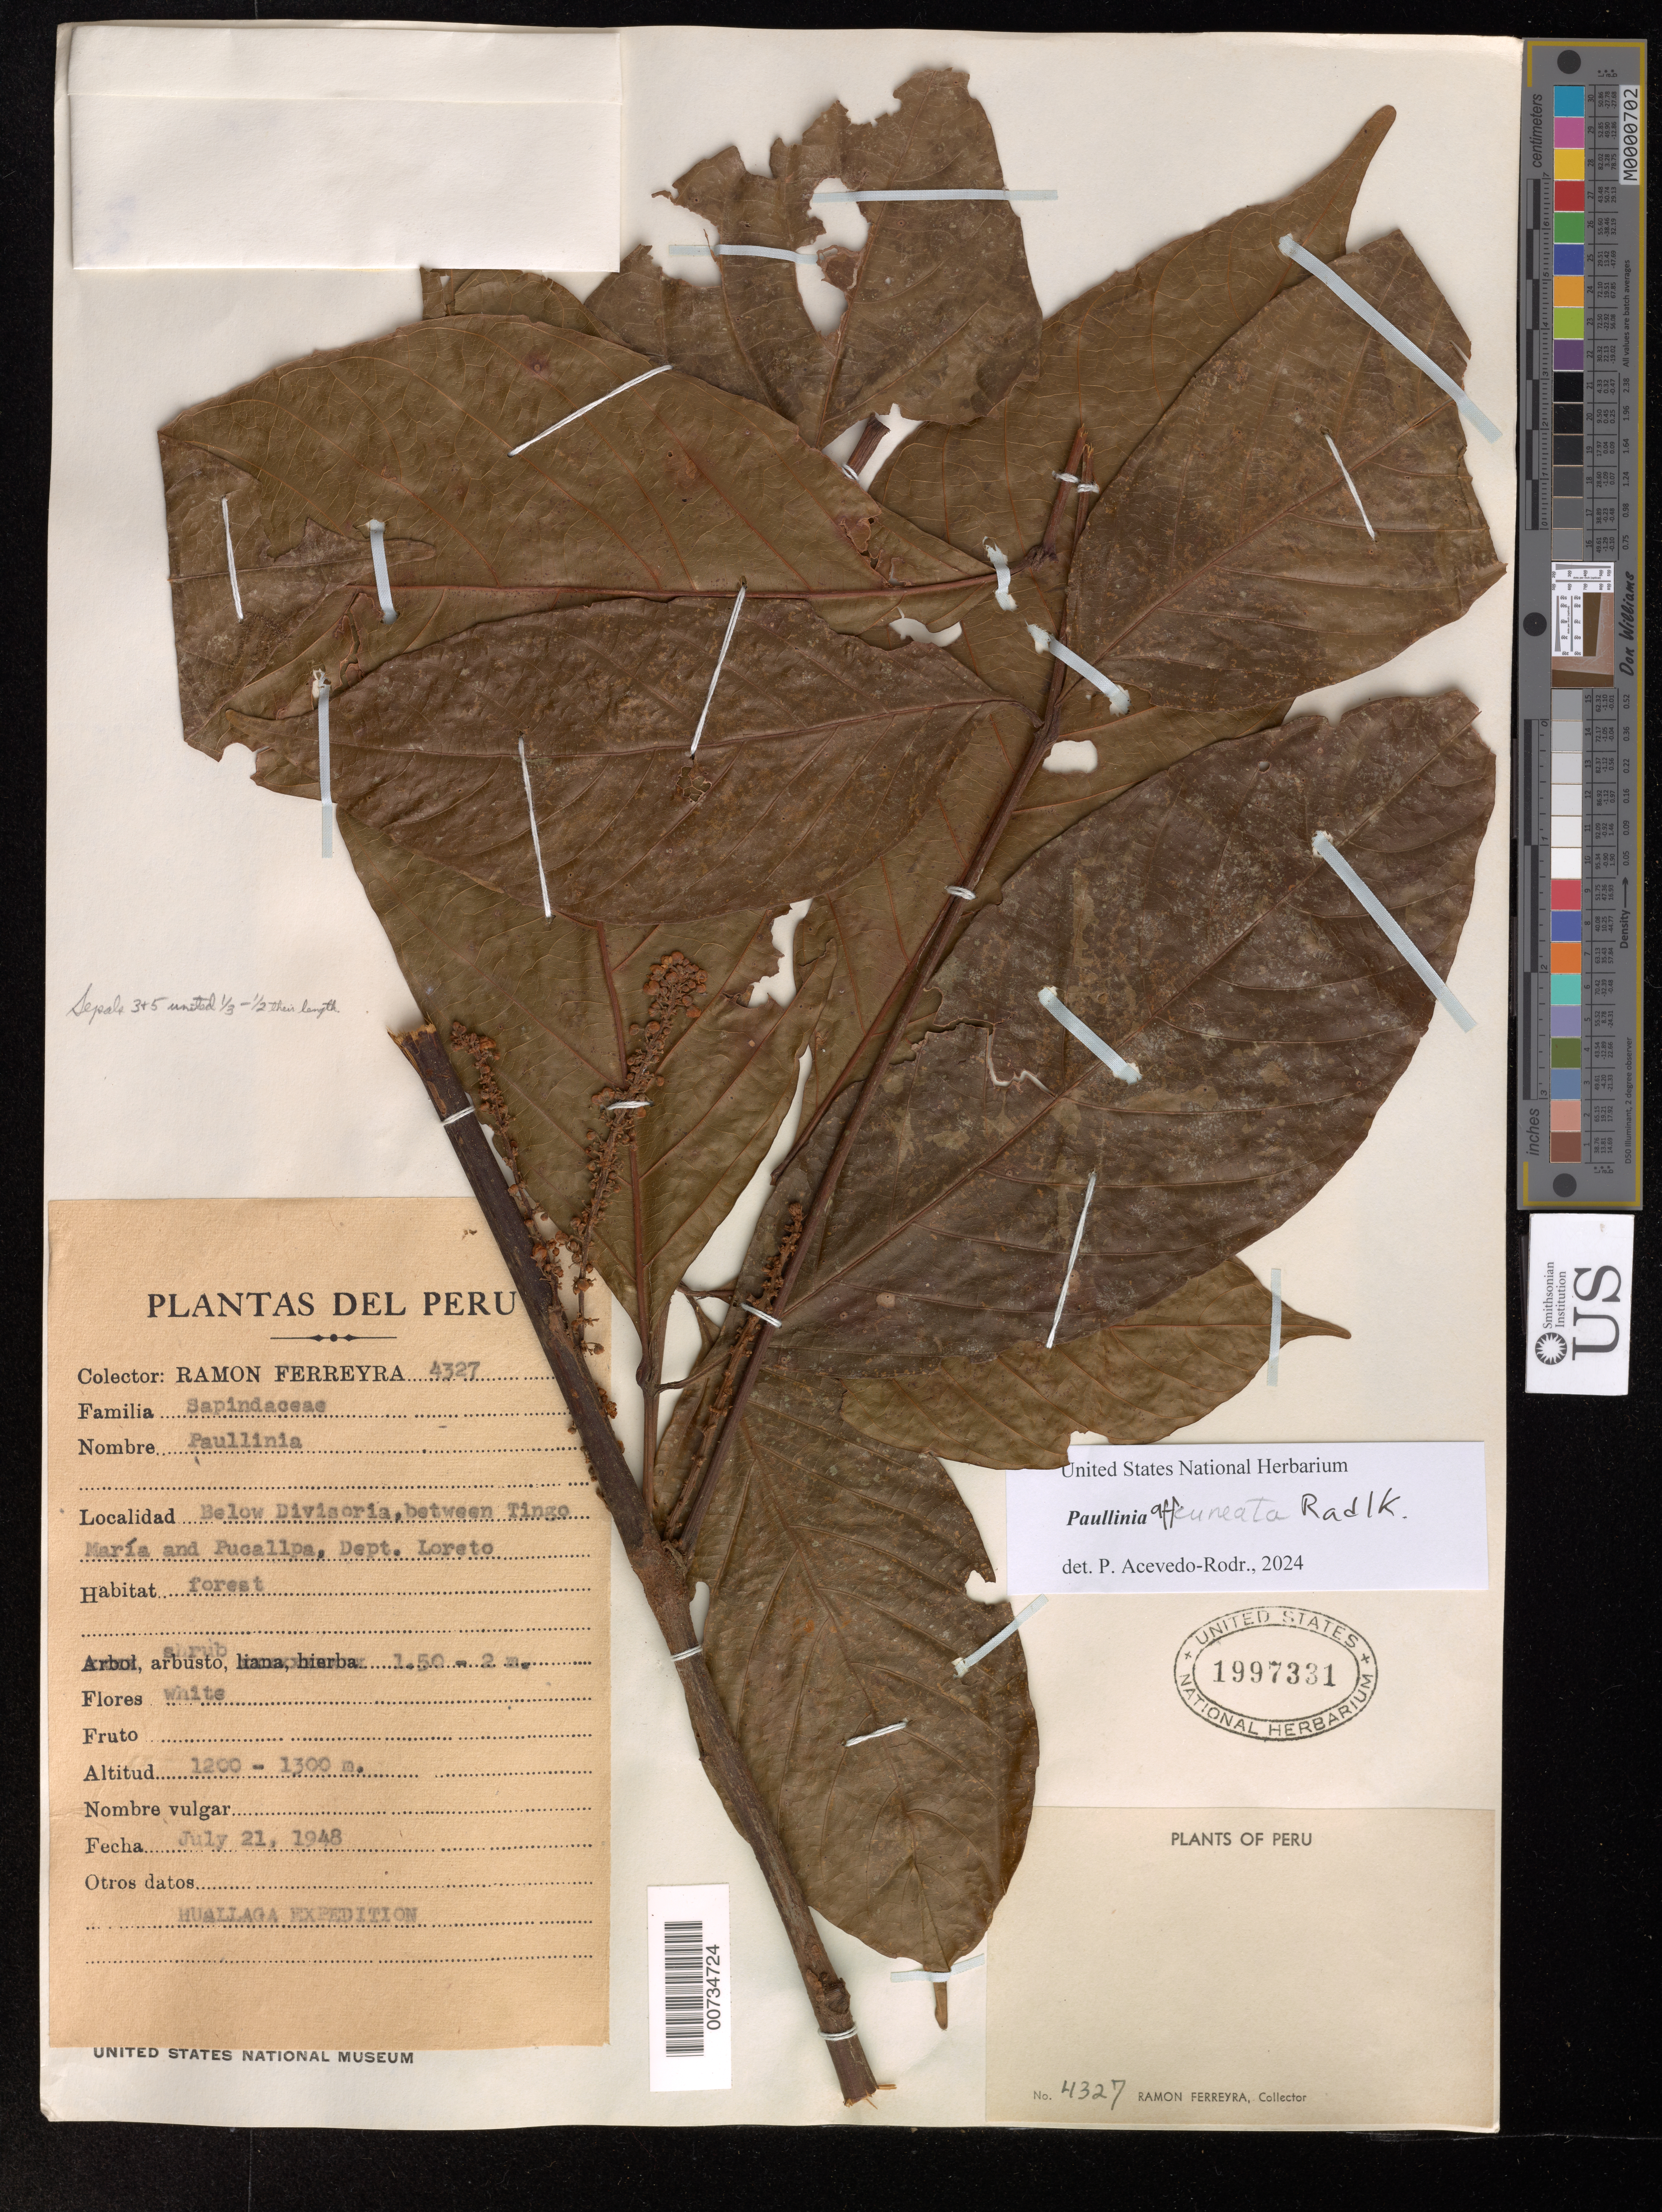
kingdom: Plantae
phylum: Tracheophyta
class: Magnoliopsida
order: Sapindales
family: Sapindaceae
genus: Paullinia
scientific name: Paullinia cuneata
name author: Radlk.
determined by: Acevedo-Rodriguez, P., (US), Smithsonian Institution - National Museum of Natural History (UNITED STATES)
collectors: R. A. Ferreyra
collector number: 4327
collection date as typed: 21 Jul 1948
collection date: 1948-07-21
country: Peru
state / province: Loreto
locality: Below Diviscria, between Tingo María and Pucallpa.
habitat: Forest.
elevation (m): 1200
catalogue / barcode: US 1997331